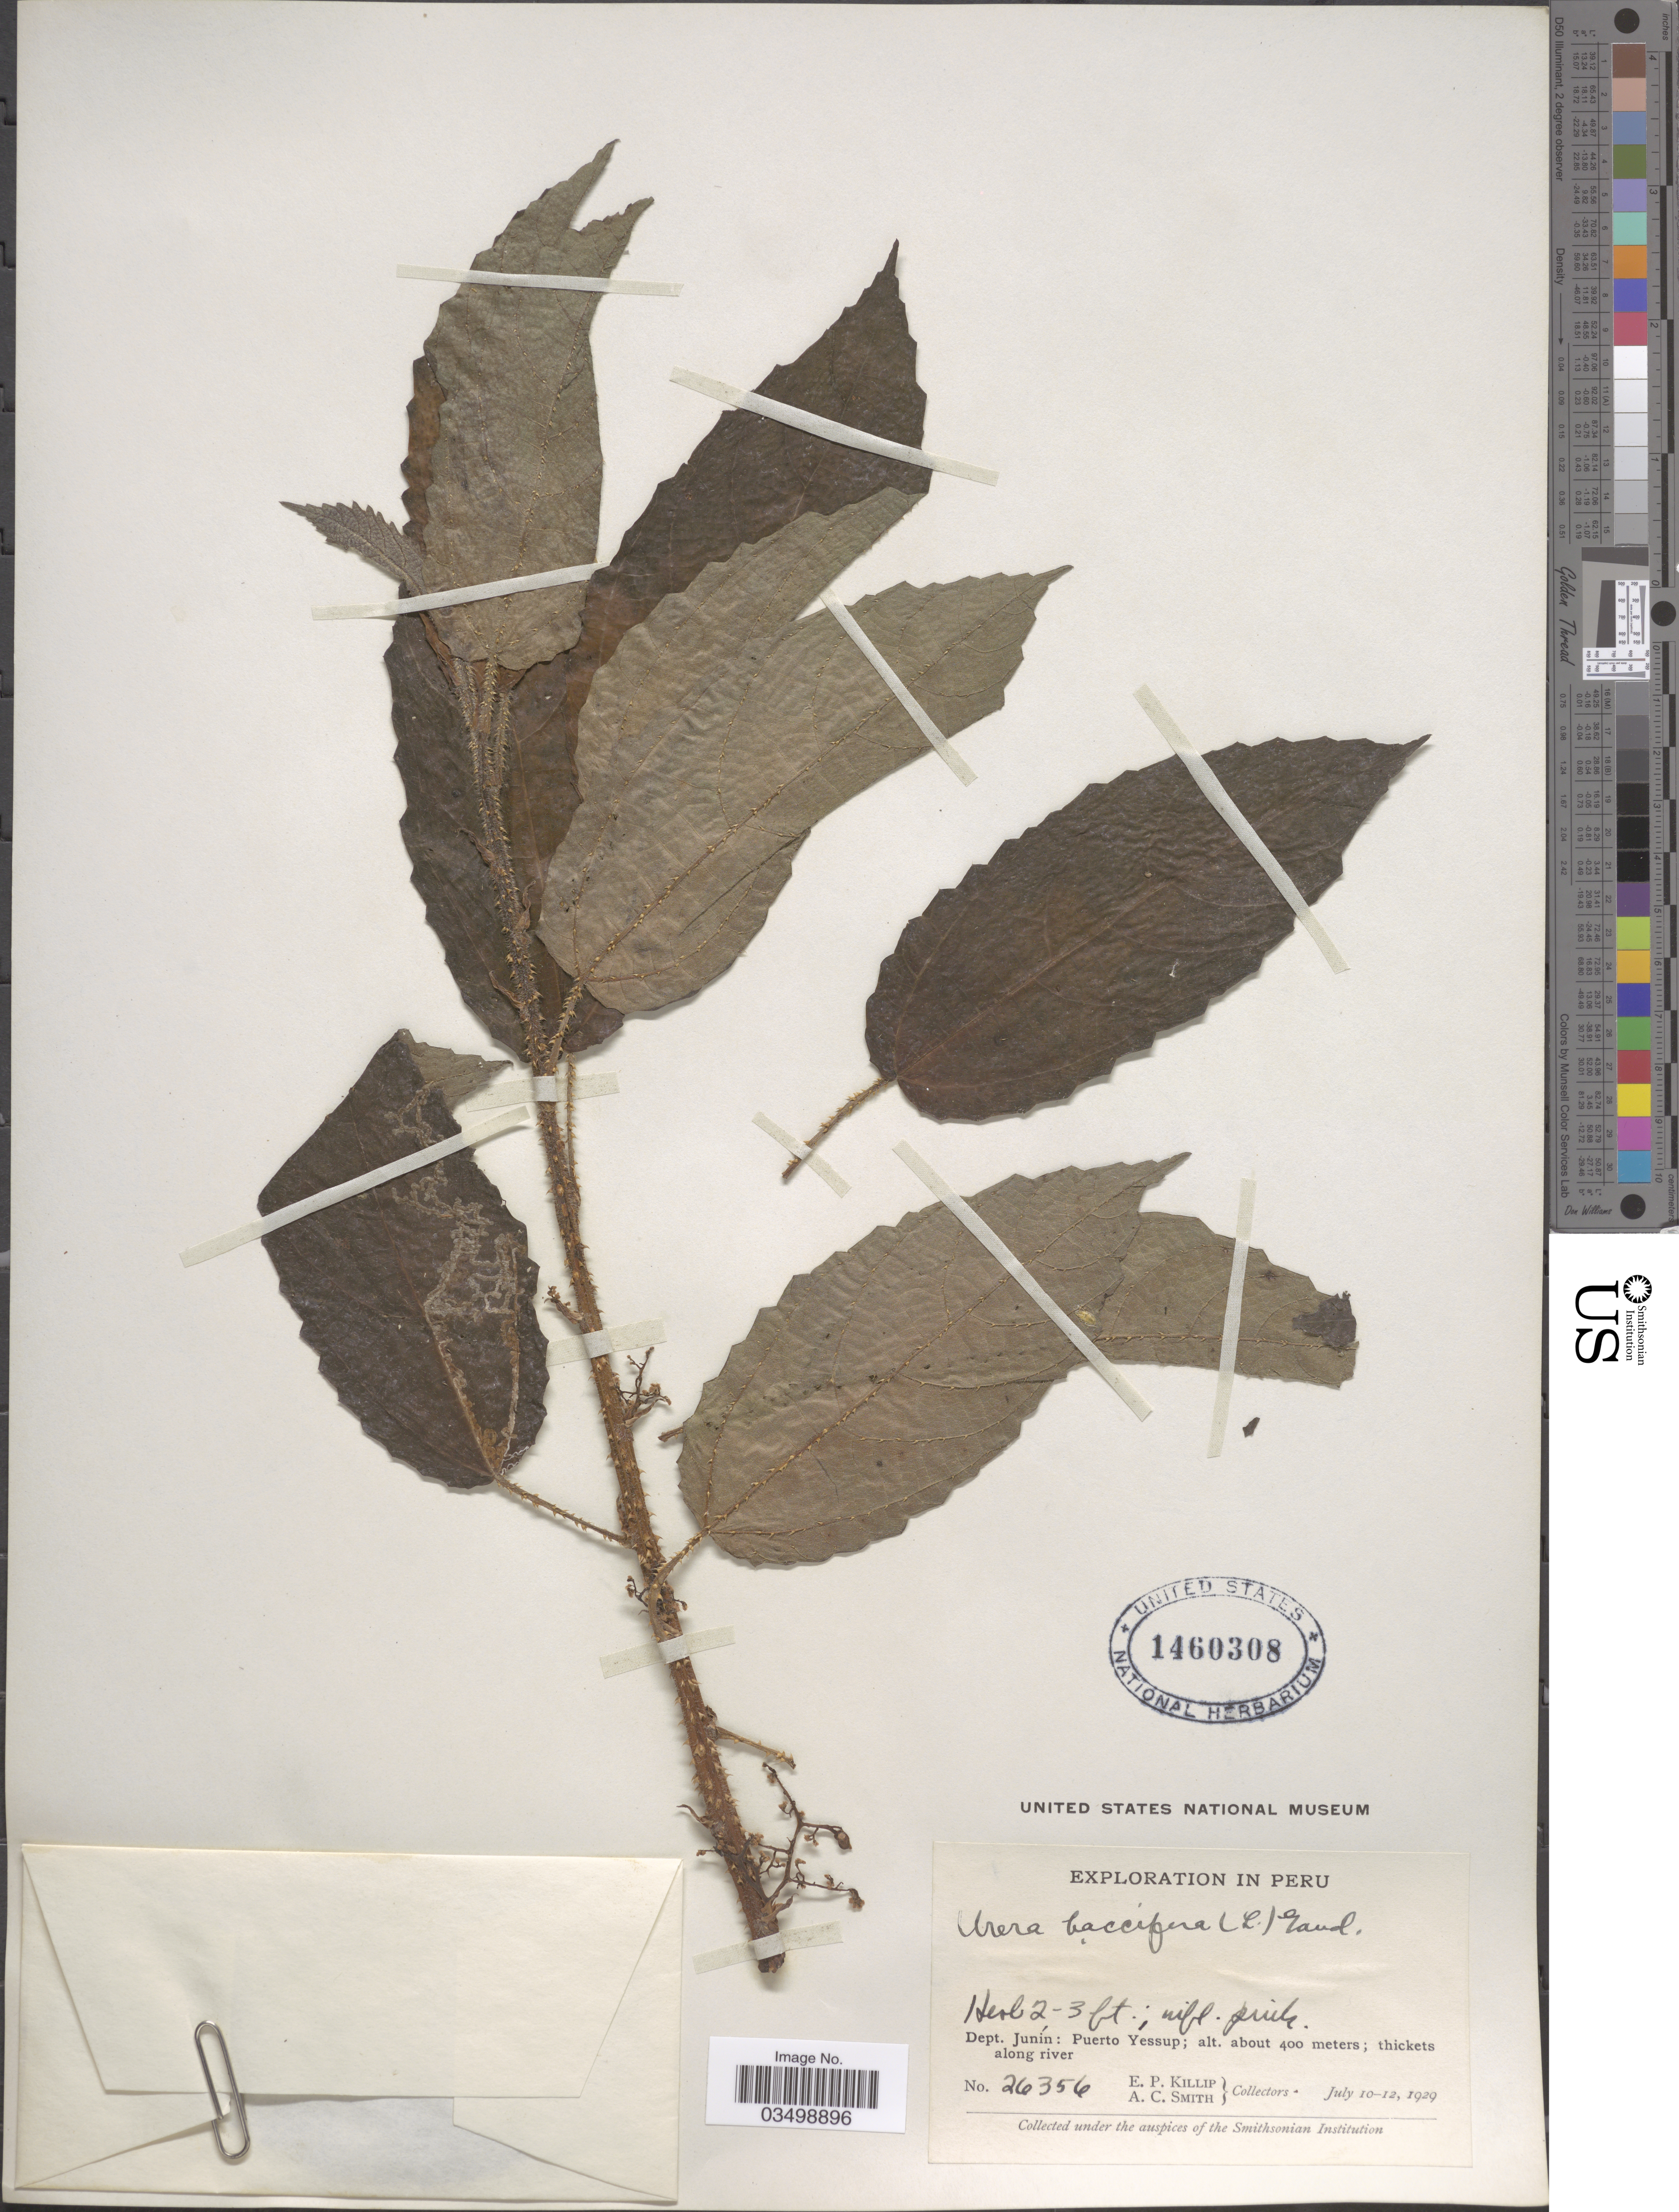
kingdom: Plantae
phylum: Tracheophyta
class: Magnoliopsida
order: Rosales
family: Urticaceae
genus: Urera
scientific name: Urera baccifera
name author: (L.) Gaudich. ex Wedd.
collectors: E. P. Killip & A. C. Smith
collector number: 26356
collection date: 1929-07-10/1929-07-12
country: Peru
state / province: Junín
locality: Dept. Junín: Puerto Yessup.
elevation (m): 400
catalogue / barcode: US 1460308